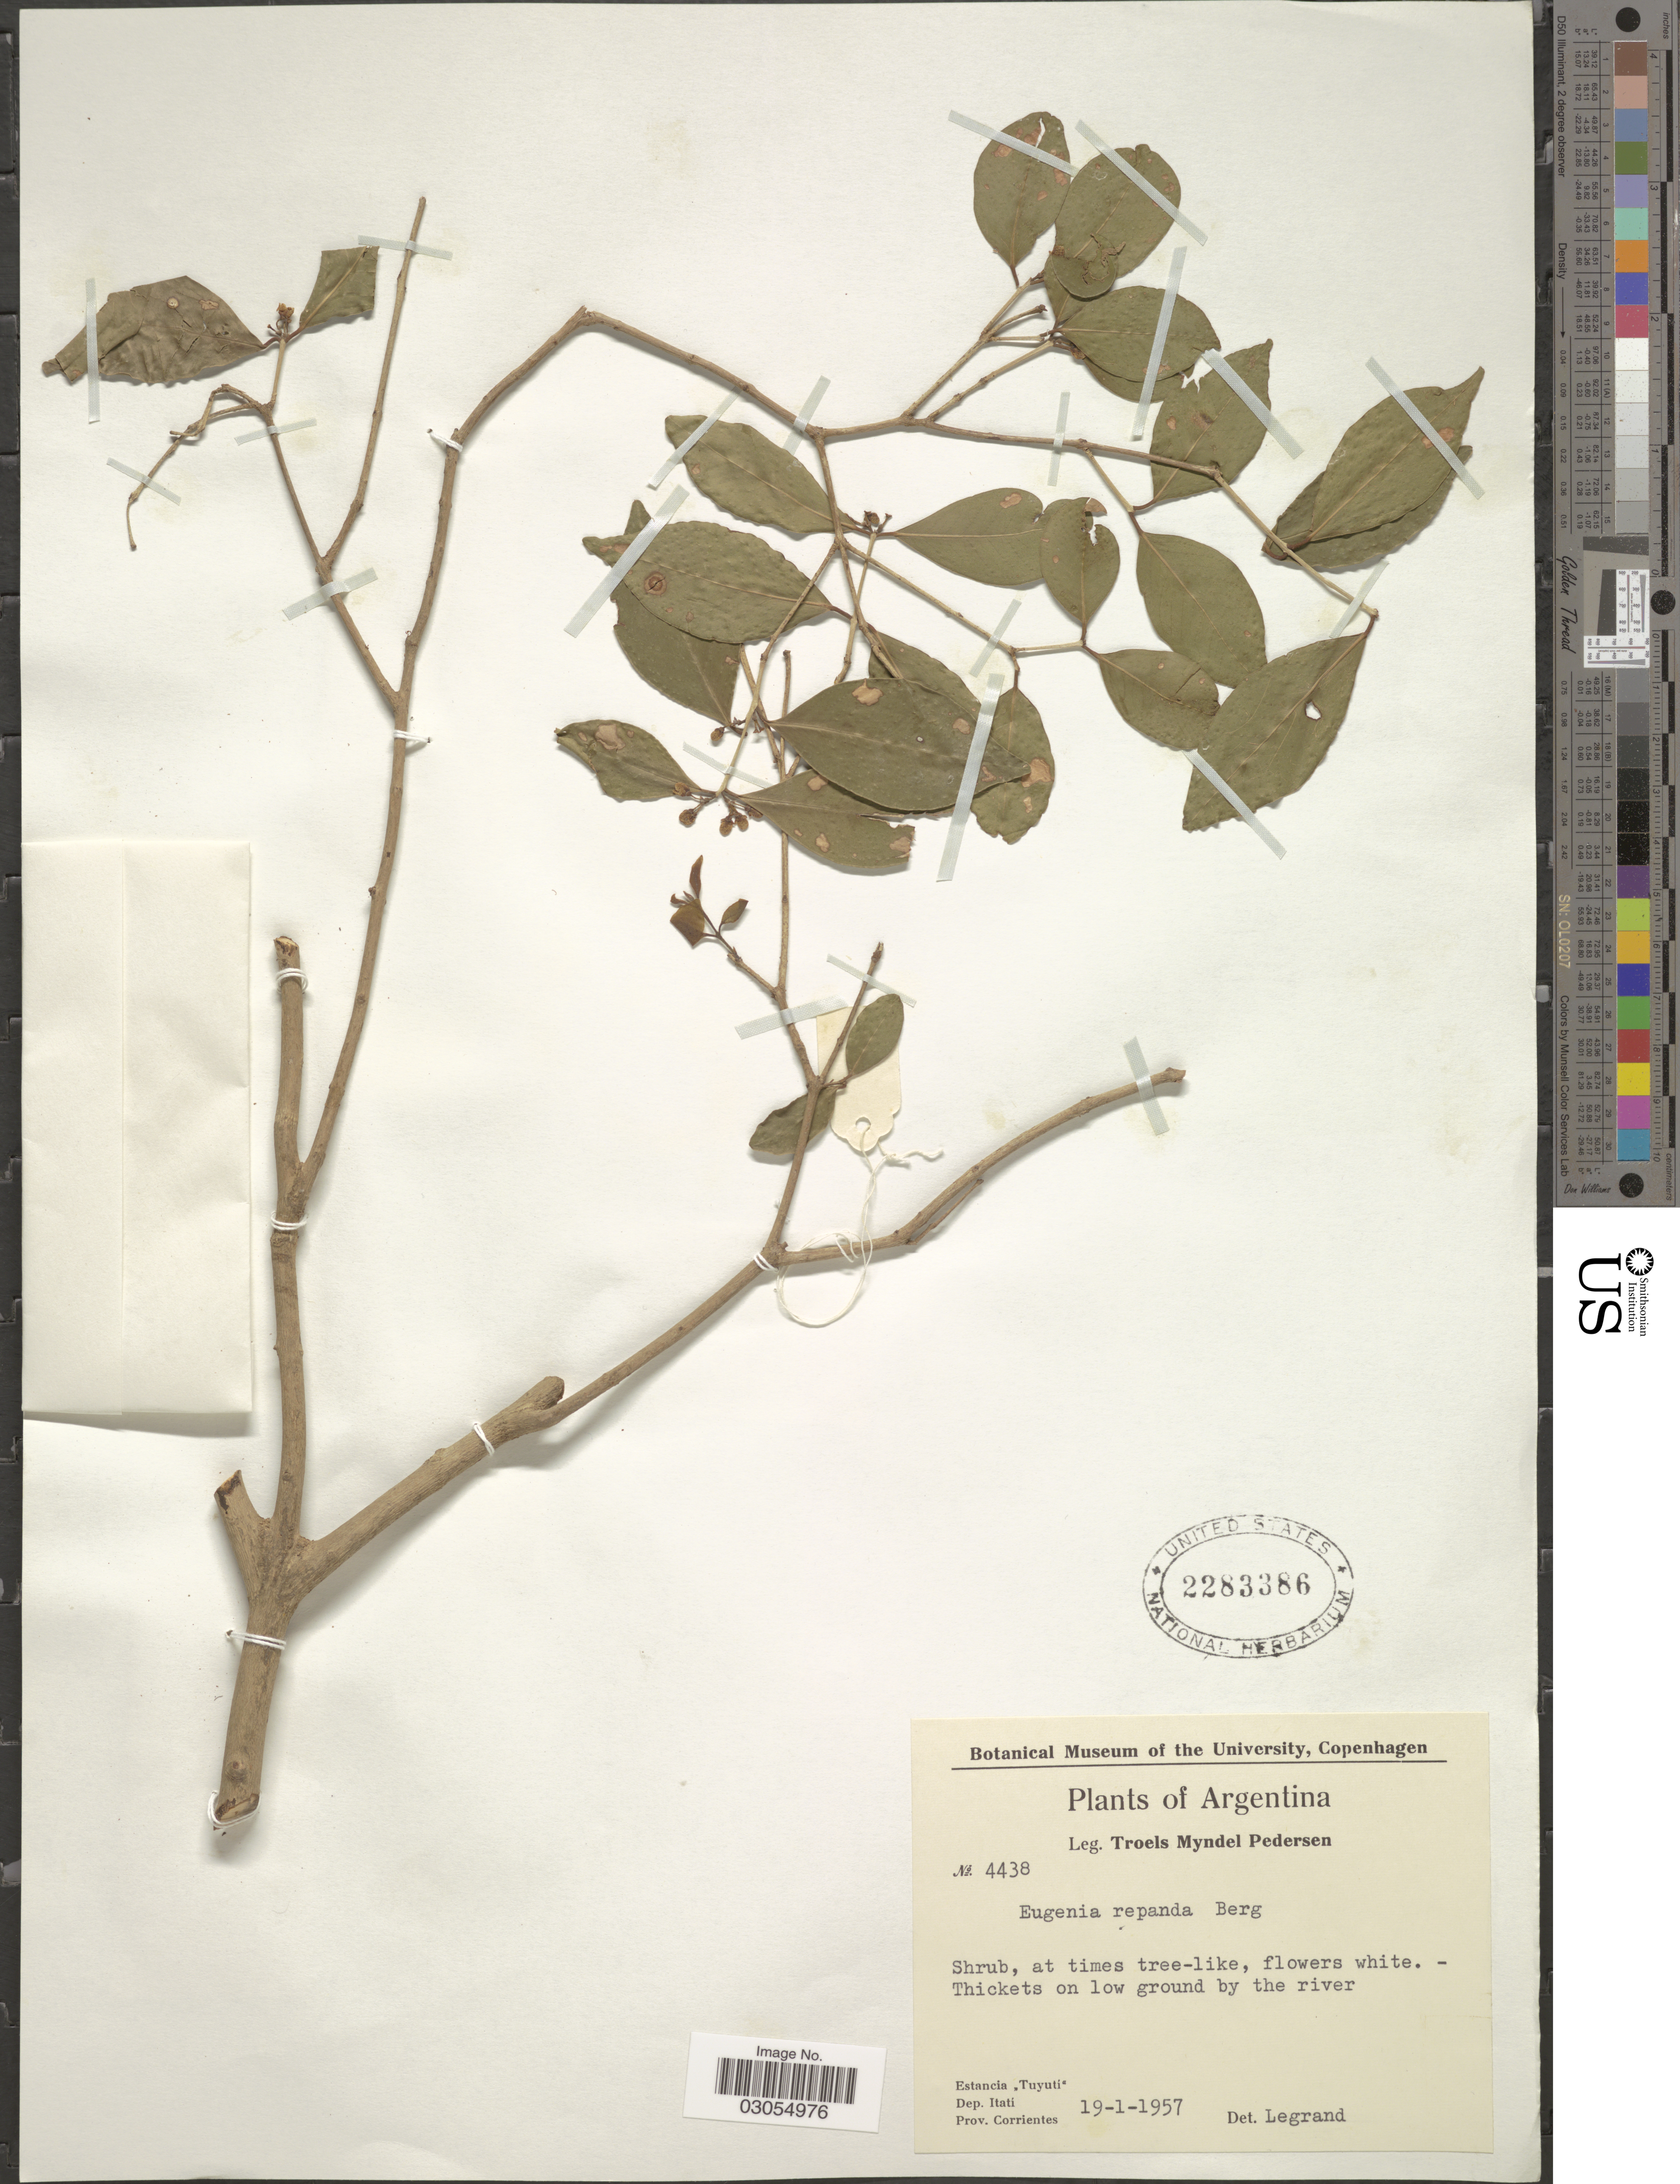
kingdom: Plantae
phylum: Tracheophyta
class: Magnoliopsida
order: Myrtales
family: Myrtaceae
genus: Eugenia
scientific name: Eugenia repanda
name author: O. Berg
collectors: T. Pederson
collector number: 4438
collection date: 1957-01-19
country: Argentina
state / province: Corrientes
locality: Estancia "Tuyutí". Dep. Itatí.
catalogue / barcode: US 2283386